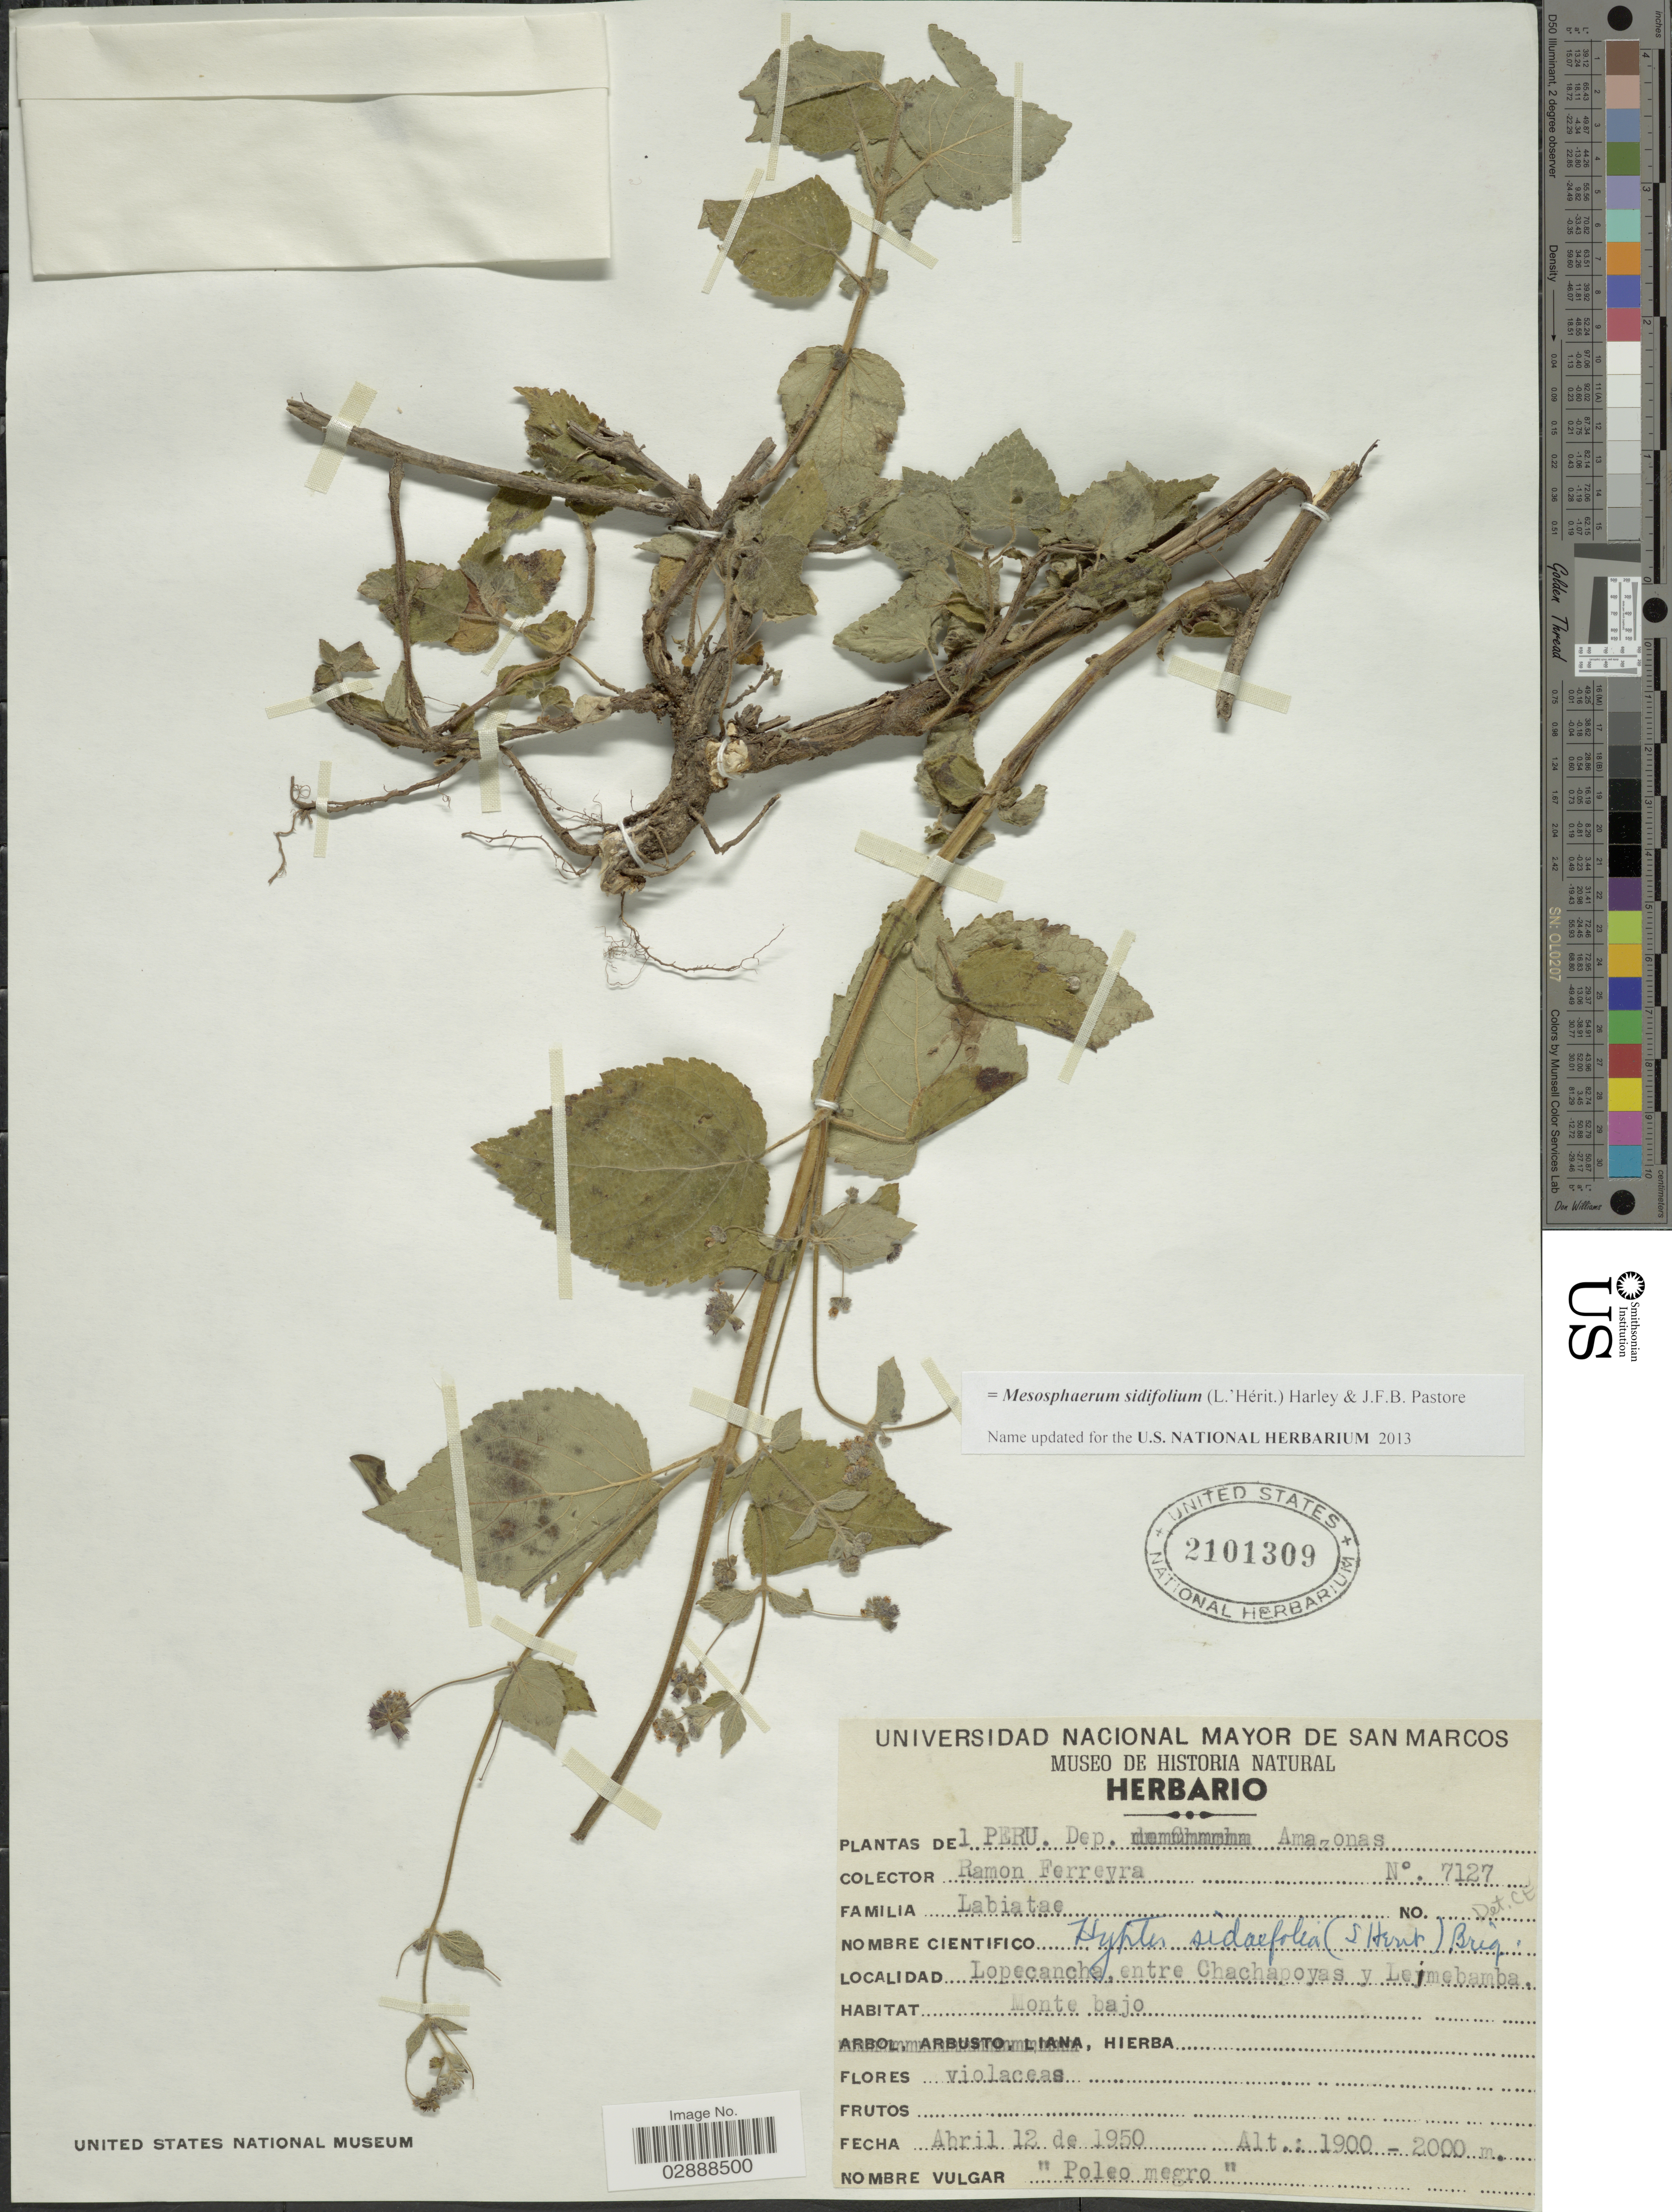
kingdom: Plantae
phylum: Tracheophyta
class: Magnoliopsida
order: Lamiales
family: Lamiaceae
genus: Mesosphaerum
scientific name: Mesosphaerum sidifolium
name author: (L'Hér.) Harley & J.F.B. Pastore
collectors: R. A. Ferreyra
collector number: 7127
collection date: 1950-04-12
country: Peru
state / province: Amazonas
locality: Dep. Amazonas, Lopecancha, entre Chachapoyas y Leimebamba, Monte bajo.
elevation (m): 1900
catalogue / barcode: US 2101309